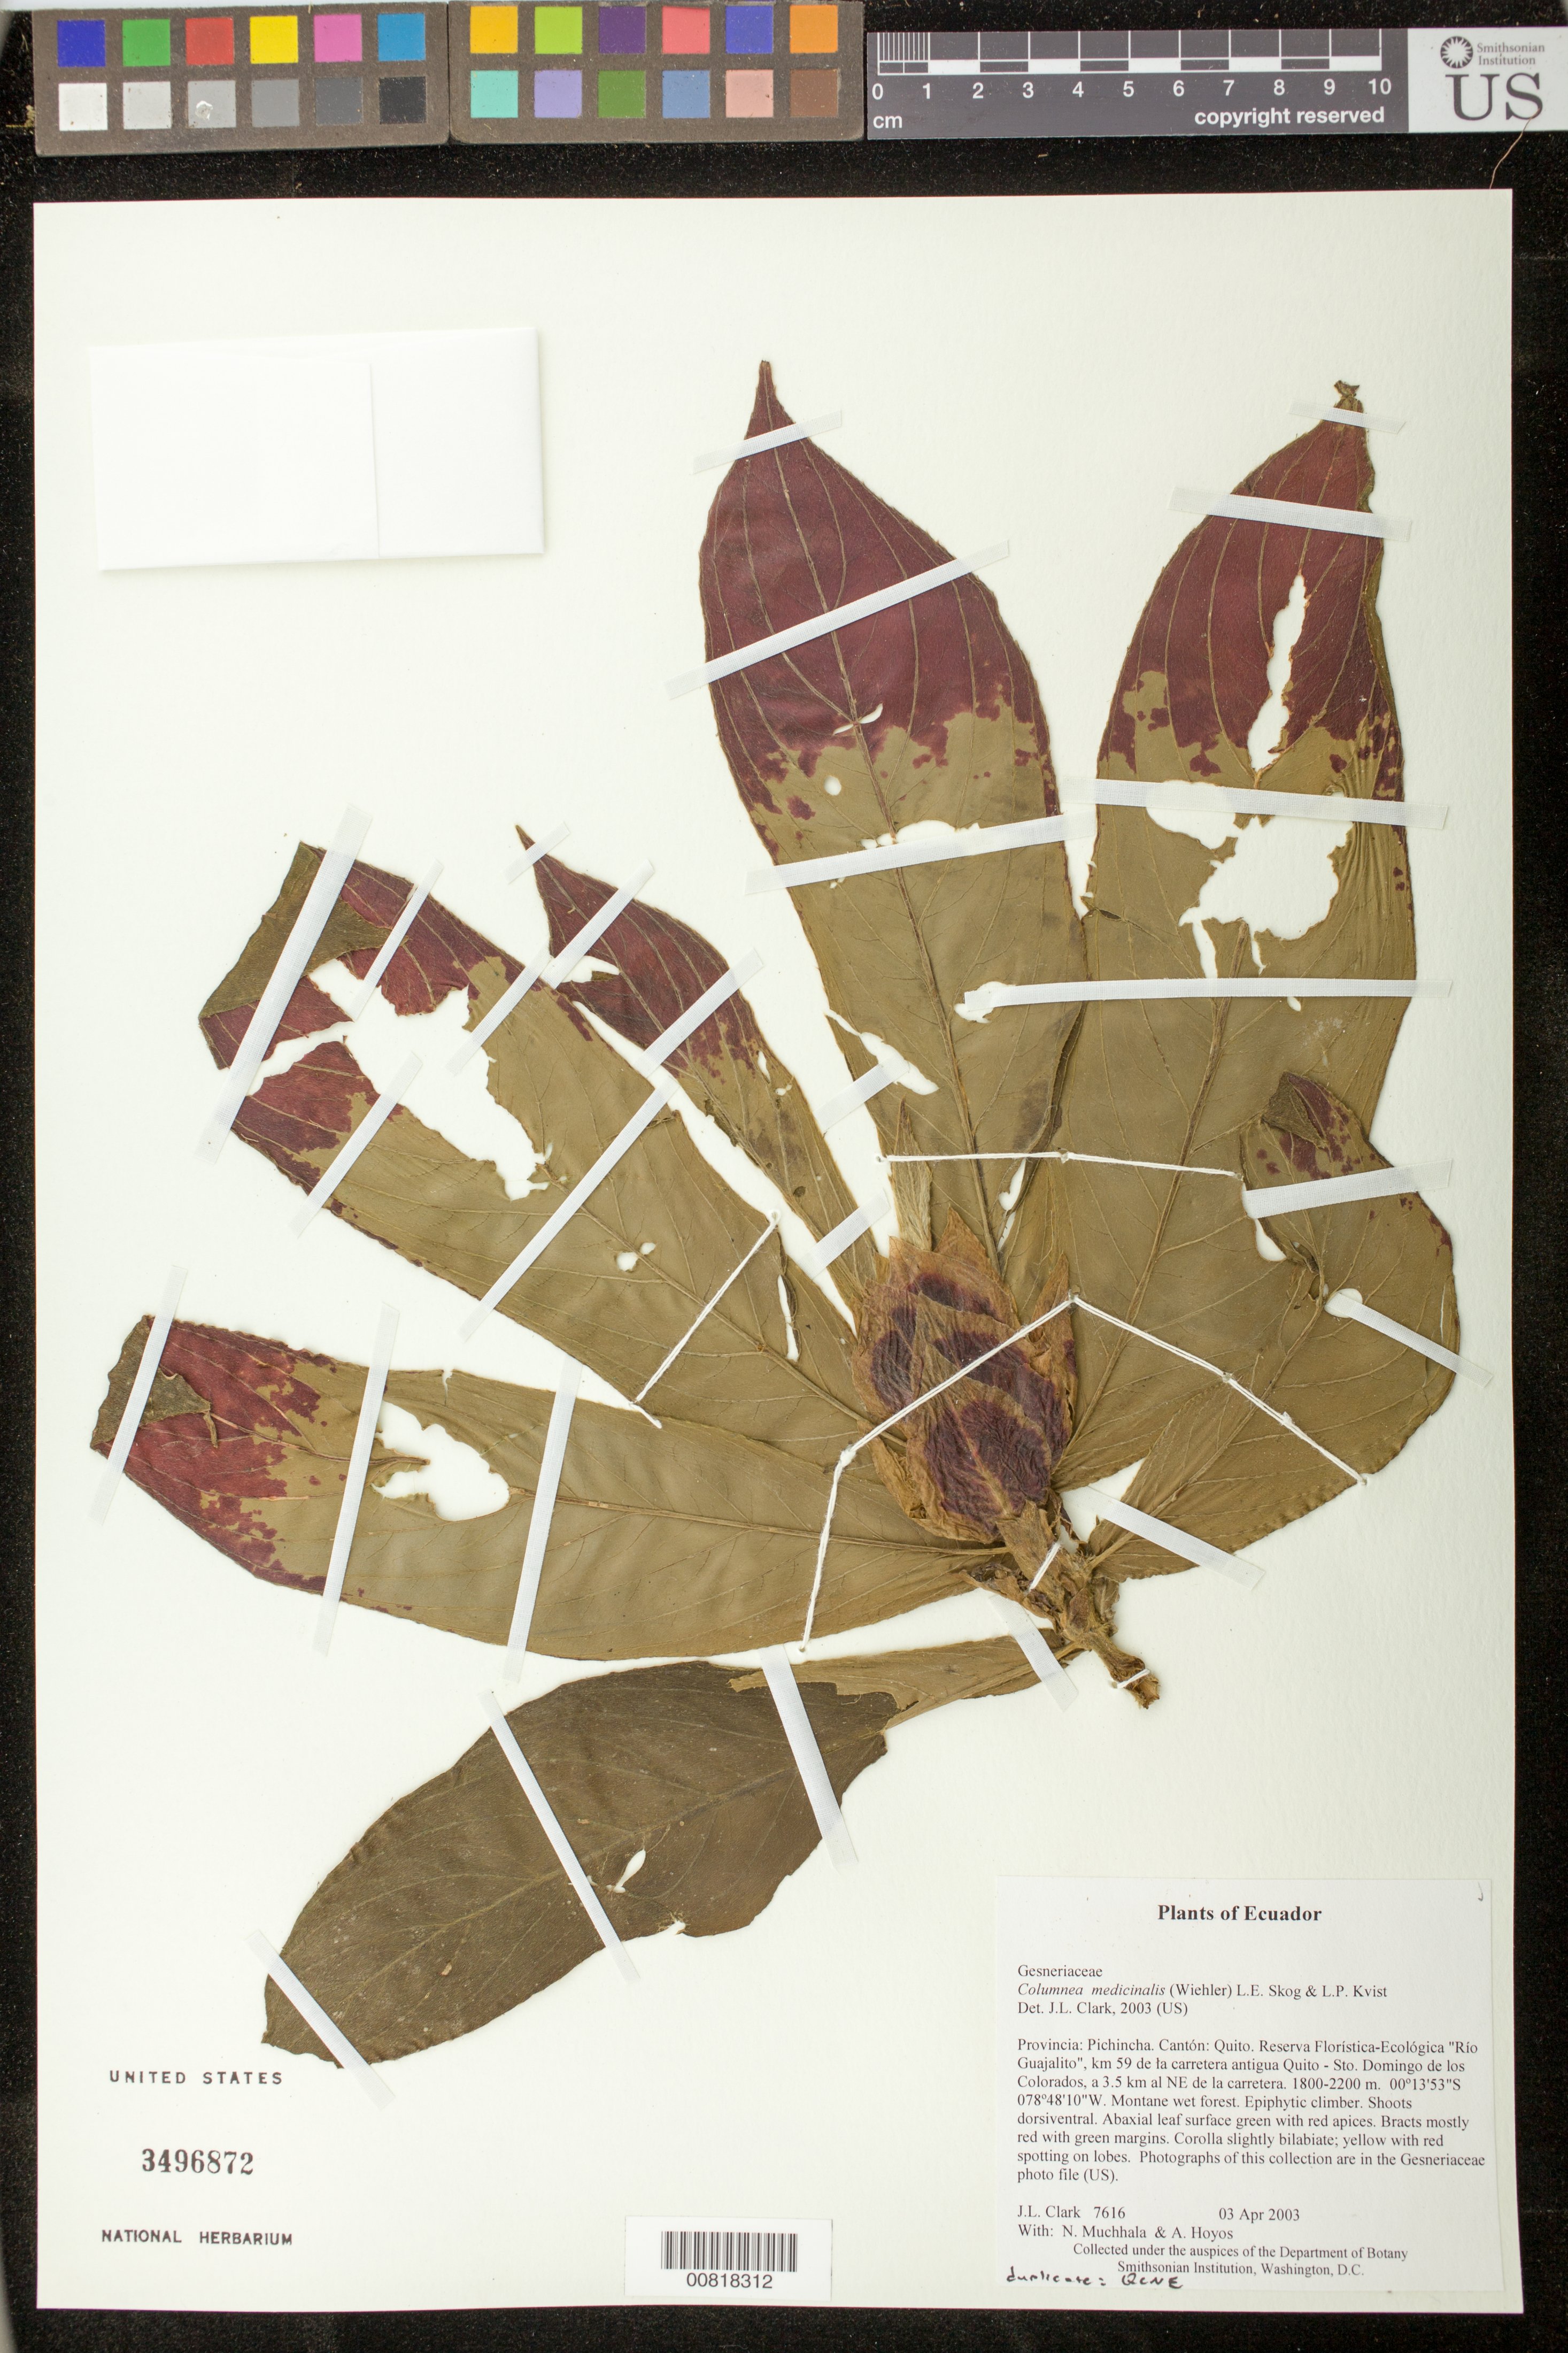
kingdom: Plantae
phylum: Tracheophyta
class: Magnoliopsida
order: Lamiales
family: Gesneriaceae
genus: Columnea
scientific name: Columnea medicinalis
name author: (Wiehler) L.E. Skog & L.P. Kvist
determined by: Clark, J. L., (SEL), The Marie Selby Botanical Garden (UNITED STATES)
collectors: J. L. Clark, N. Muchhala & A. Hoyos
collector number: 7616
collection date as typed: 03 Apr 2003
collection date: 2003-04-03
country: Ecuador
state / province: Pichincha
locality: Quito. Reserva Florística-Ecológica "Río Guajalito", km 59 de la carretera antigua Quito - Sto. Domingo de los Colorados, a 3.5 km al NE de la carretera.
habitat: Montane wet forest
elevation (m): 1800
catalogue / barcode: US 3496872